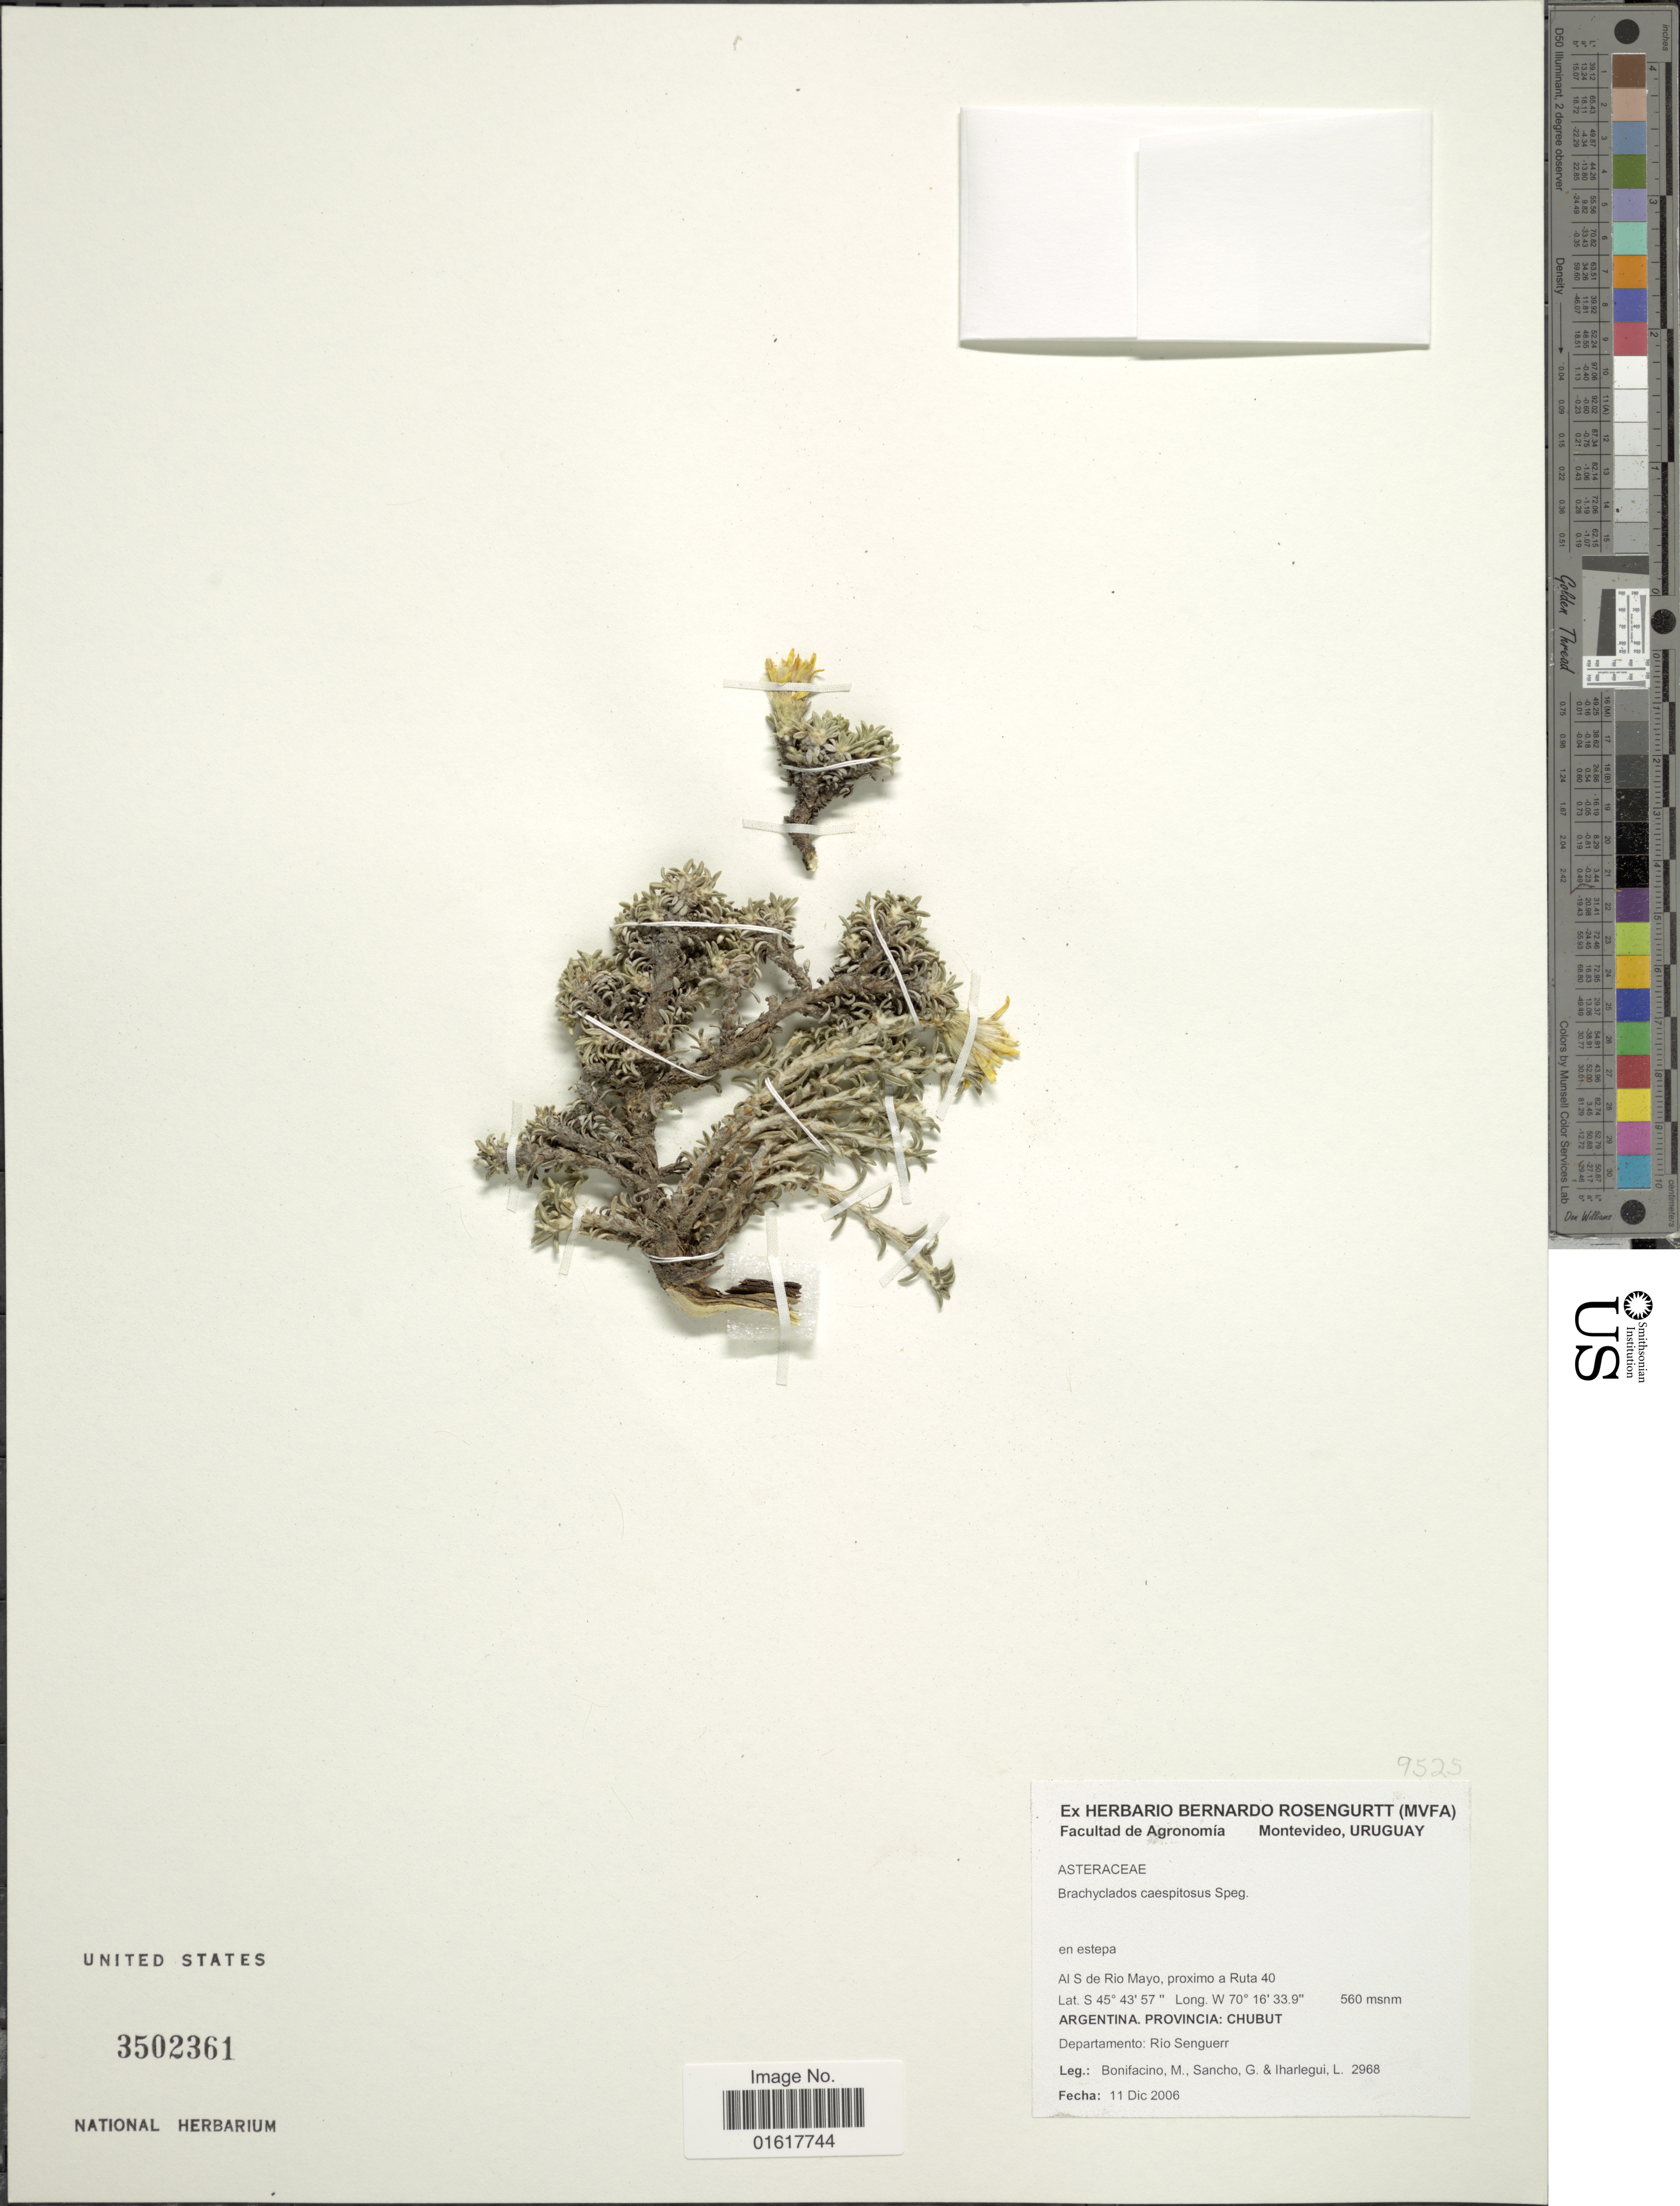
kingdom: Plantae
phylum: Tracheophyta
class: Magnoliopsida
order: Asterales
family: Asteraceae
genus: Brachyclados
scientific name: Brachyclados caespitosus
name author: (Phil.) Speg.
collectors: M. Bonifacino, G. Sancho & L. Iharlegui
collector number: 2868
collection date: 2006-12-11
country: Argentina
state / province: Chubut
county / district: Rio Senguerr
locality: Al S de Rio mayo, proxima a Ruta 40.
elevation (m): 560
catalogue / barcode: US 3502361